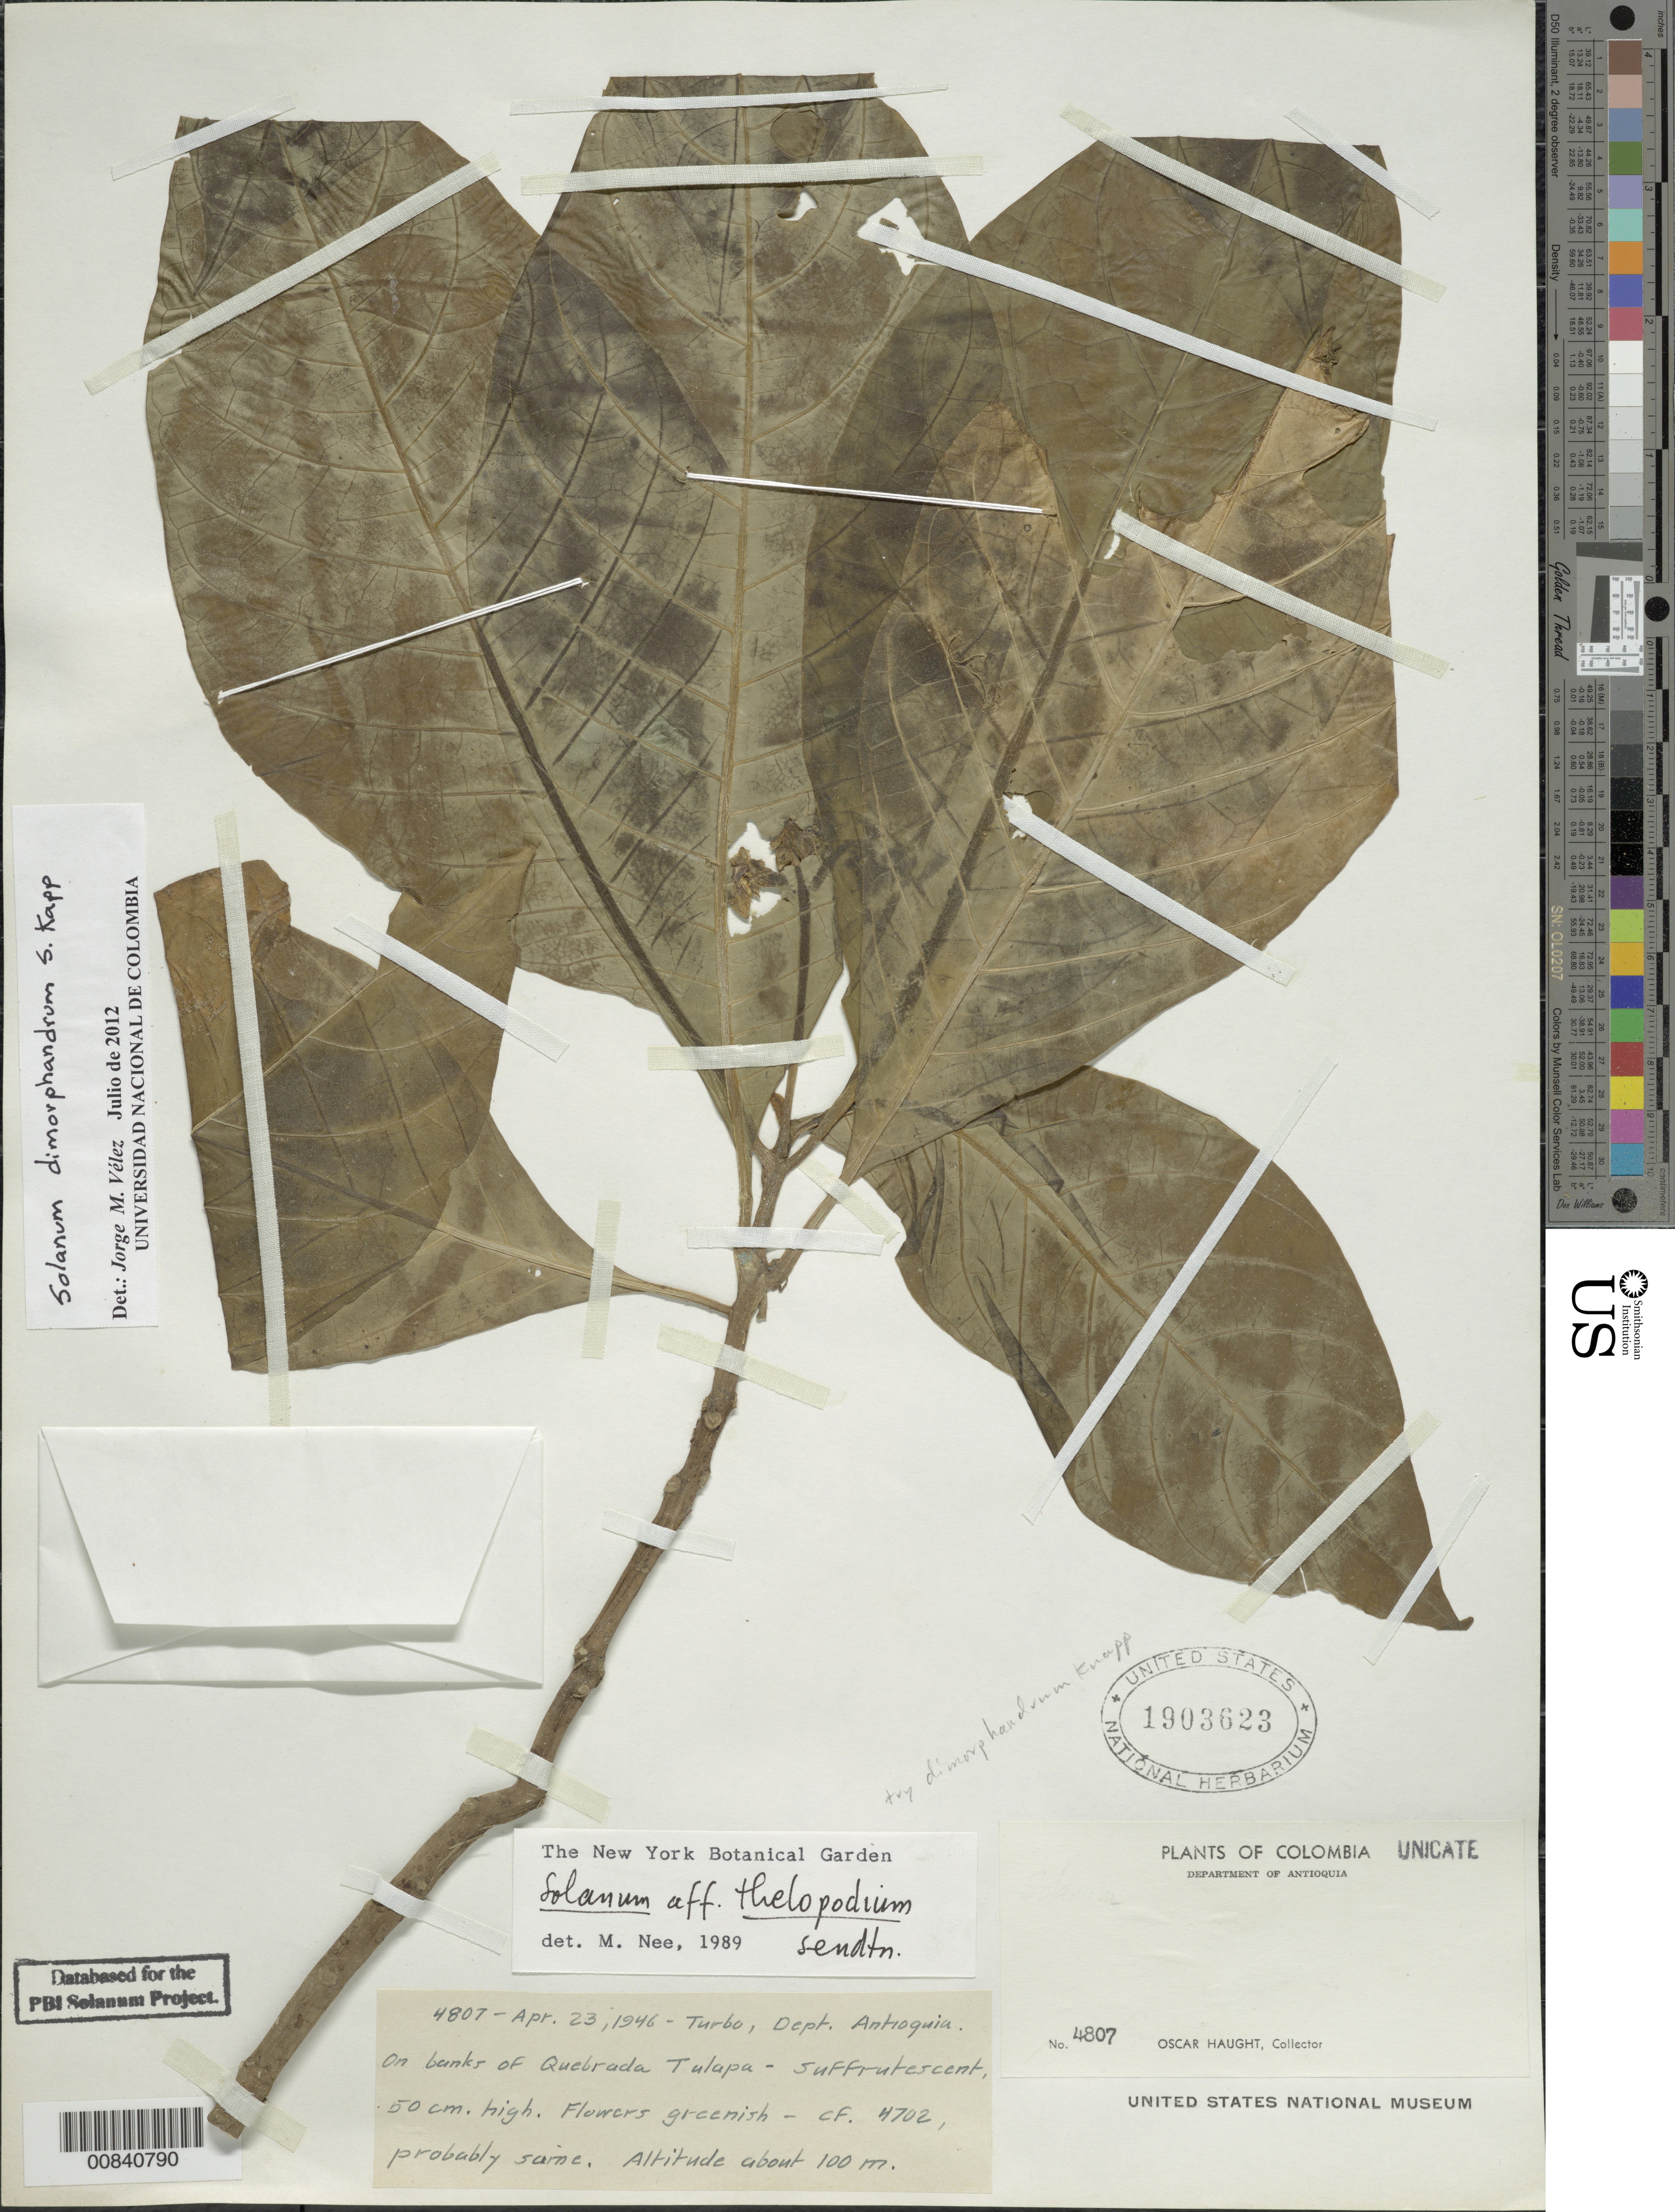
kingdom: Plantae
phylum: Tracheophyta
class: Magnoliopsida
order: Solanales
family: Solanaceae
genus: Solanum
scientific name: Solanum dimorphandrum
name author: S. Knapp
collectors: O. Haught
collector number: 4807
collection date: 1946-04-23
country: Colombia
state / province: Antioquia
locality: Turbo, Dept. Antioquia. On banks of Quebrada Tulapa.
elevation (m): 100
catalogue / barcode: US 1903623